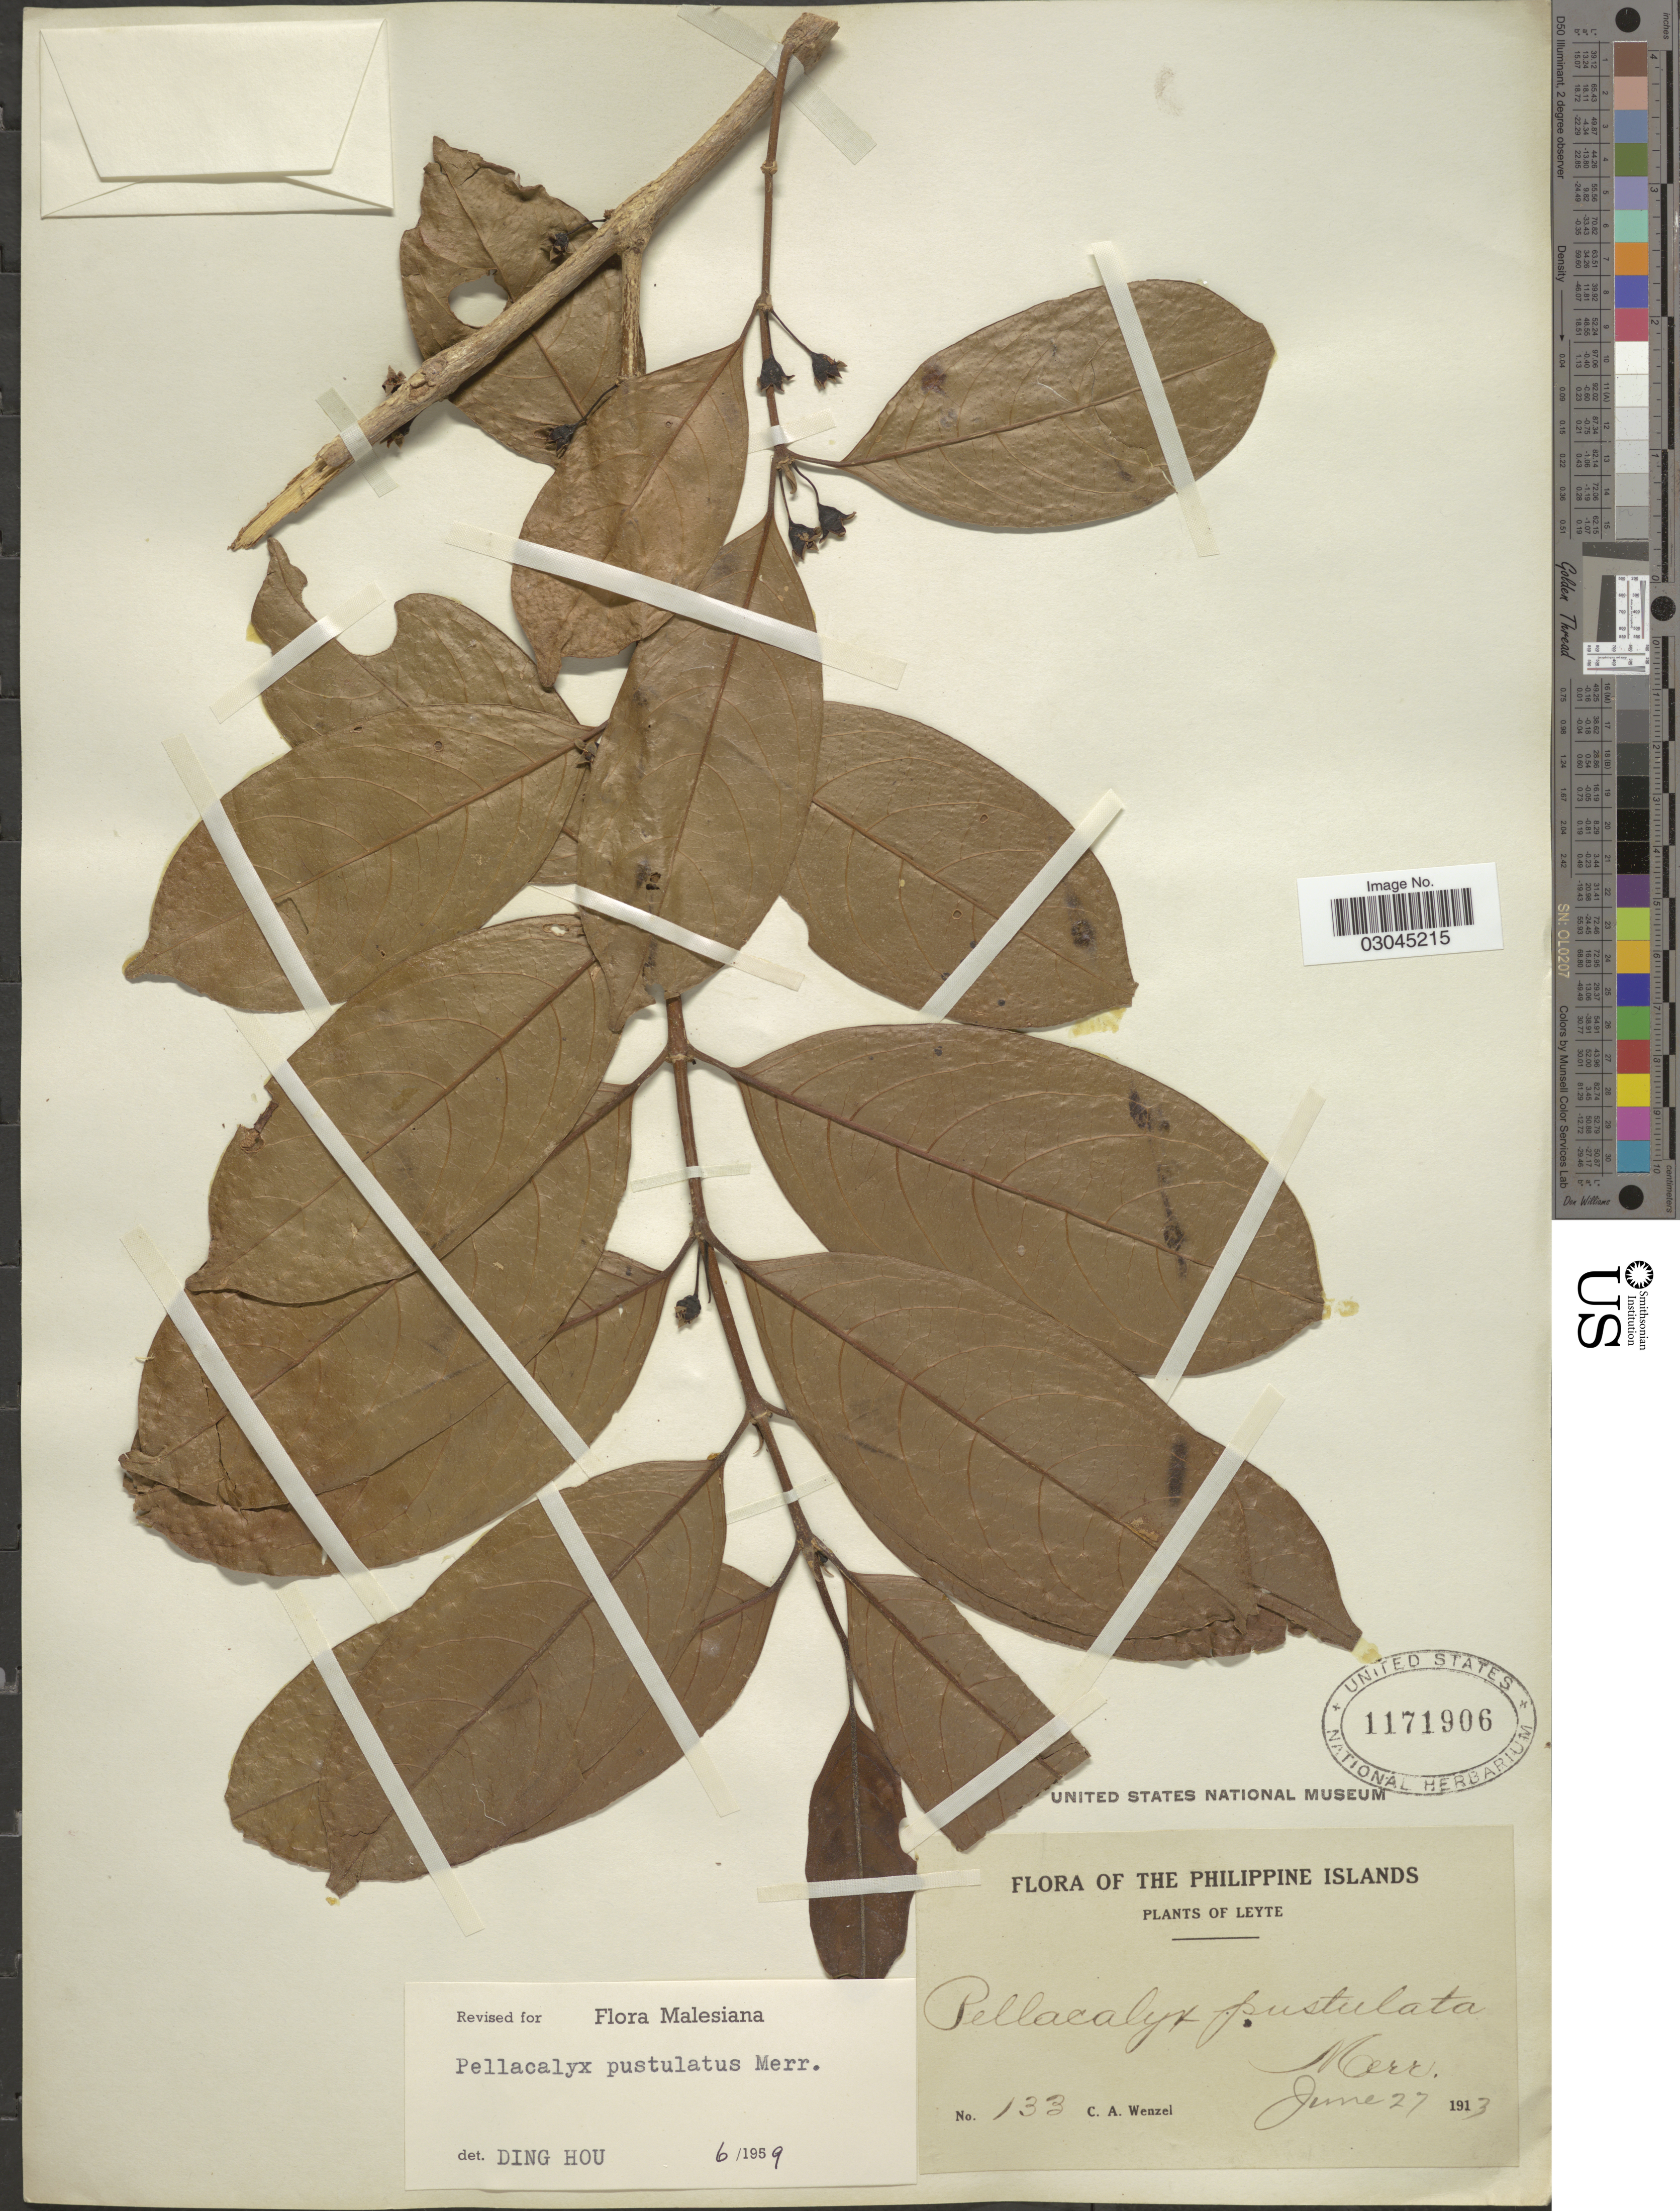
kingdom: Plantae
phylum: Tracheophyta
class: Magnoliopsida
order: Malpighiales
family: Rhizophoraceae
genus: Pellacalyx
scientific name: Pellacalyx pustulata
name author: Merr.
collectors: C. Wenzel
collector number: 133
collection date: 1913-06-27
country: Philippines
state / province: Eastern Visayas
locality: Leyte.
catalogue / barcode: US 1171906